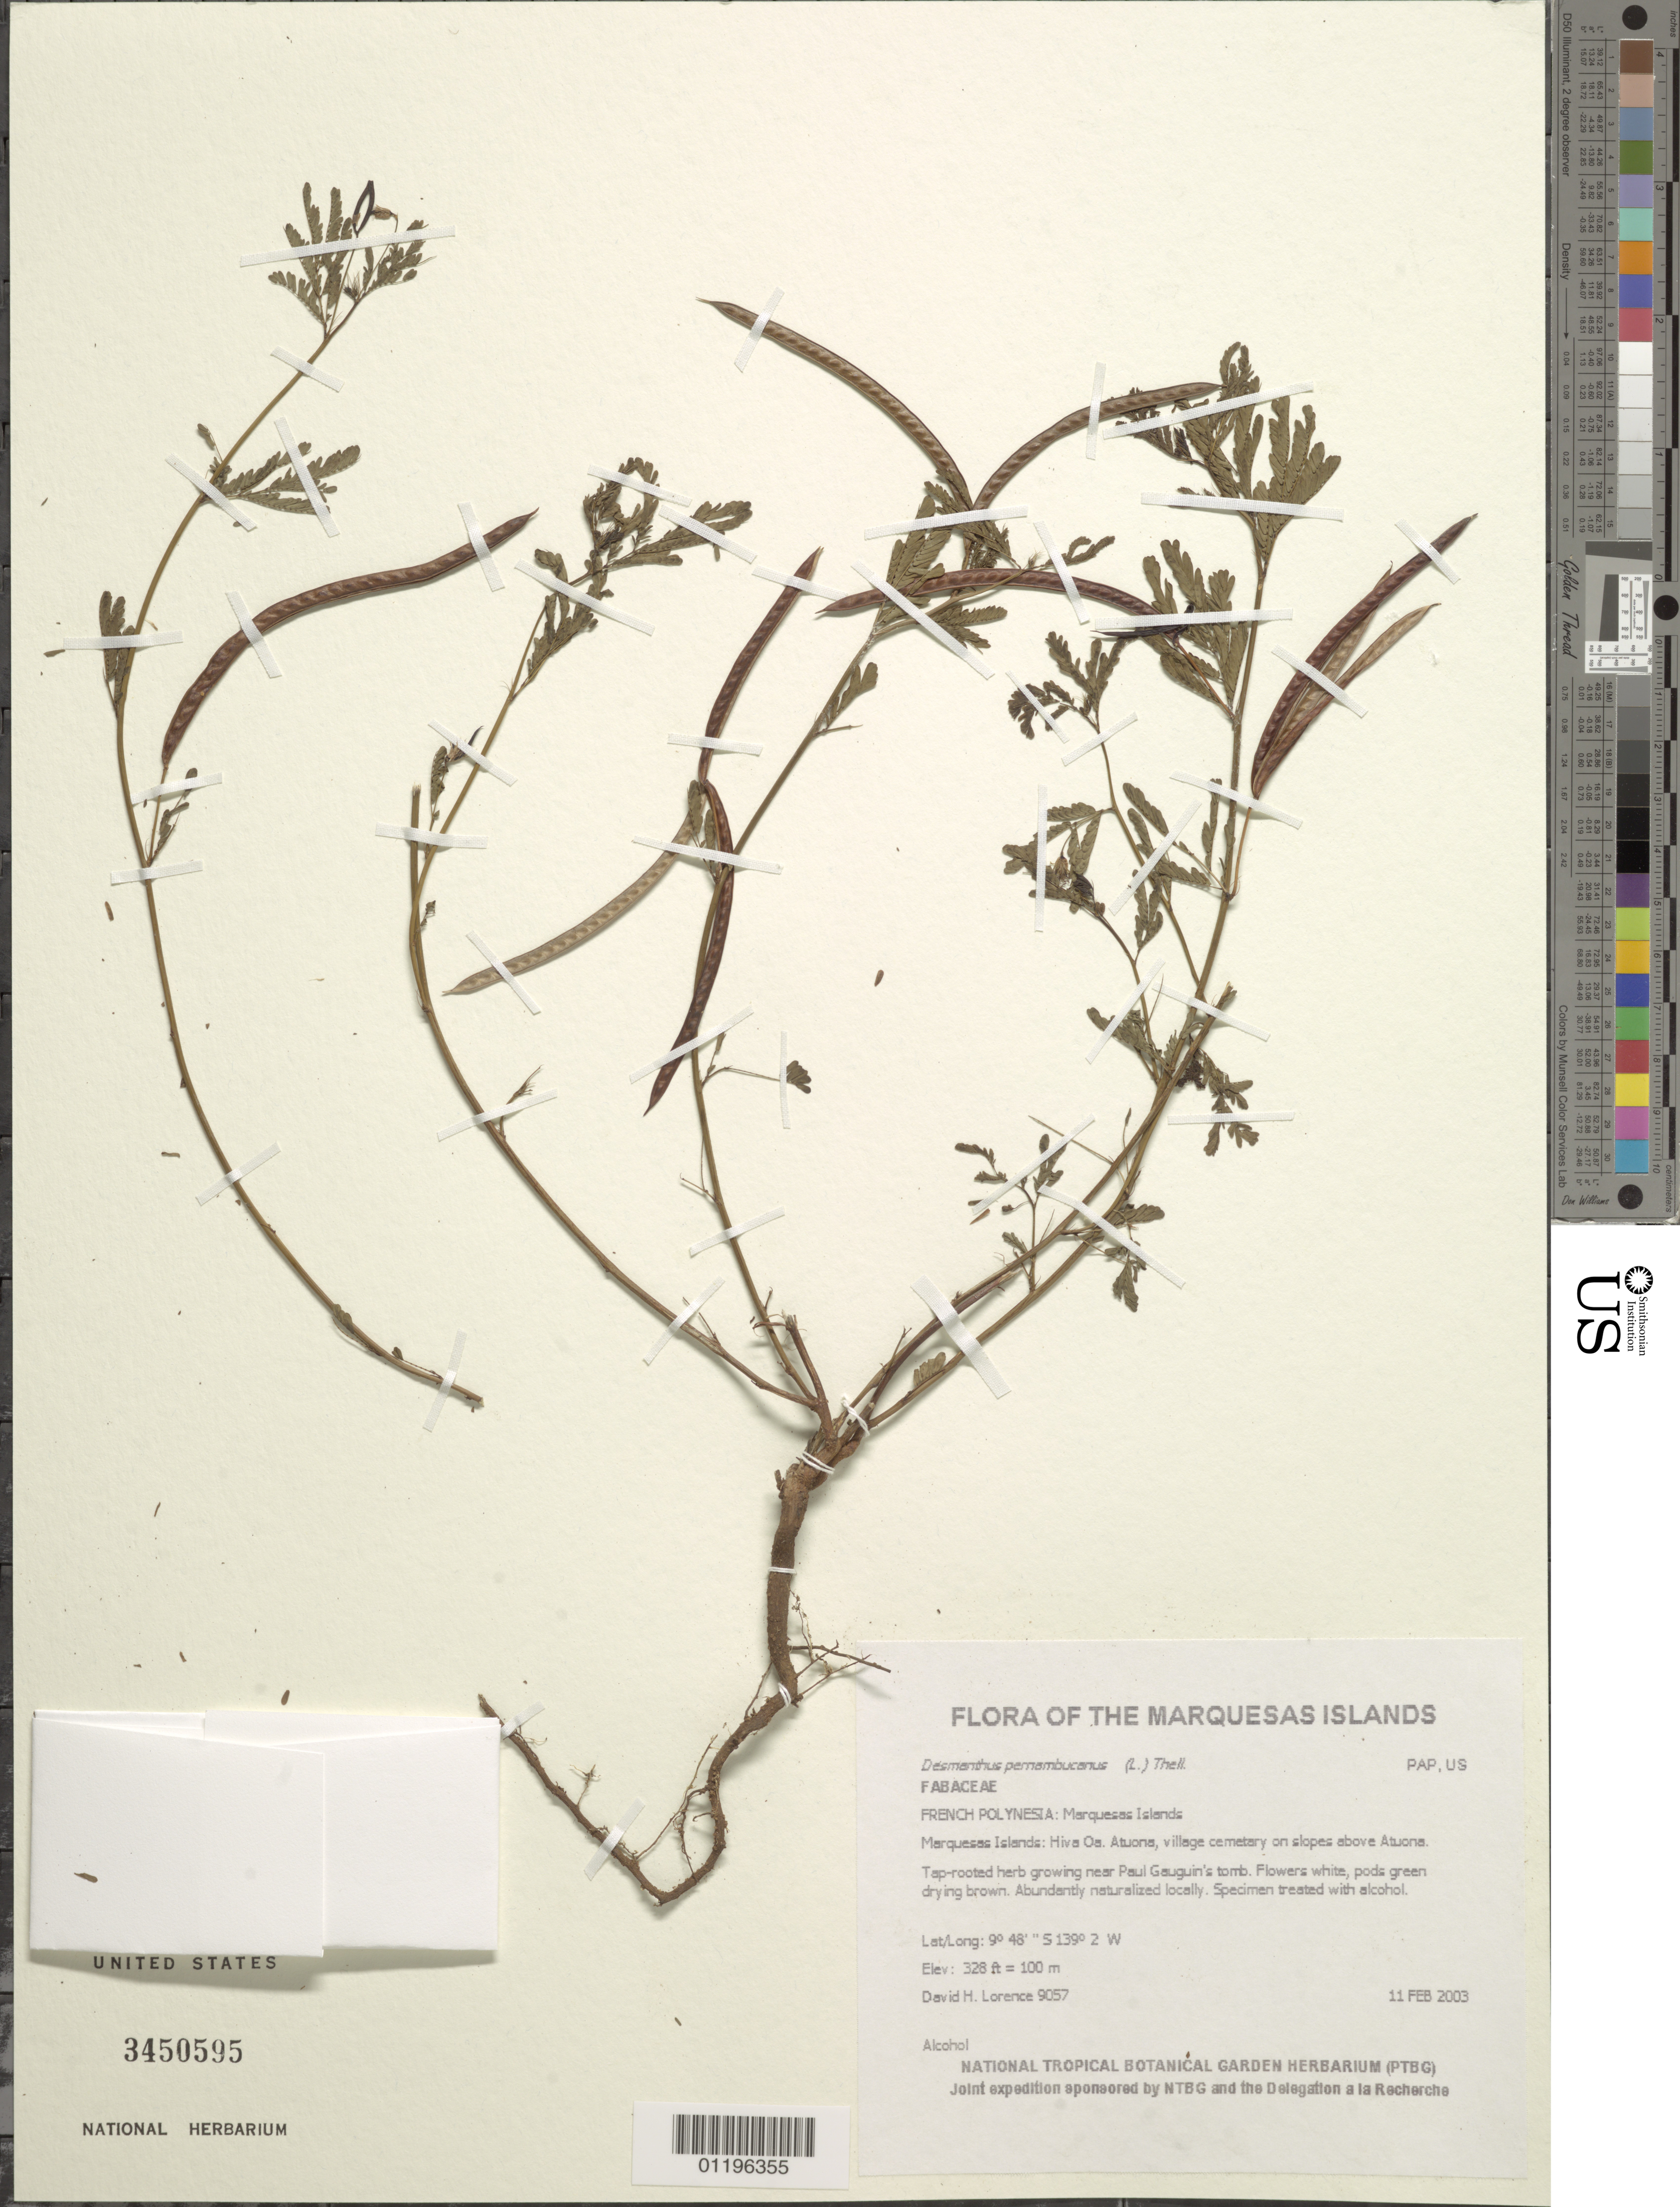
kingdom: Plantae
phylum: Tracheophyta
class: Magnoliopsida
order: Fabales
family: Fabaceae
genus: Desmanthus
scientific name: Desmanthus pernambucanus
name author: (L.) Thell.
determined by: Lorence, David H., (PTBG), National Tropical Botanical Garden (UNITED STATES)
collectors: D. Lorence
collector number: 9057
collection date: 2003-02-11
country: French Polynesia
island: Hiva Oa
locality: Atuona: village cemetary on slopes above Atuona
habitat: Growing near Paul Gauguin's tomb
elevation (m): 100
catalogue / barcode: US 3450595